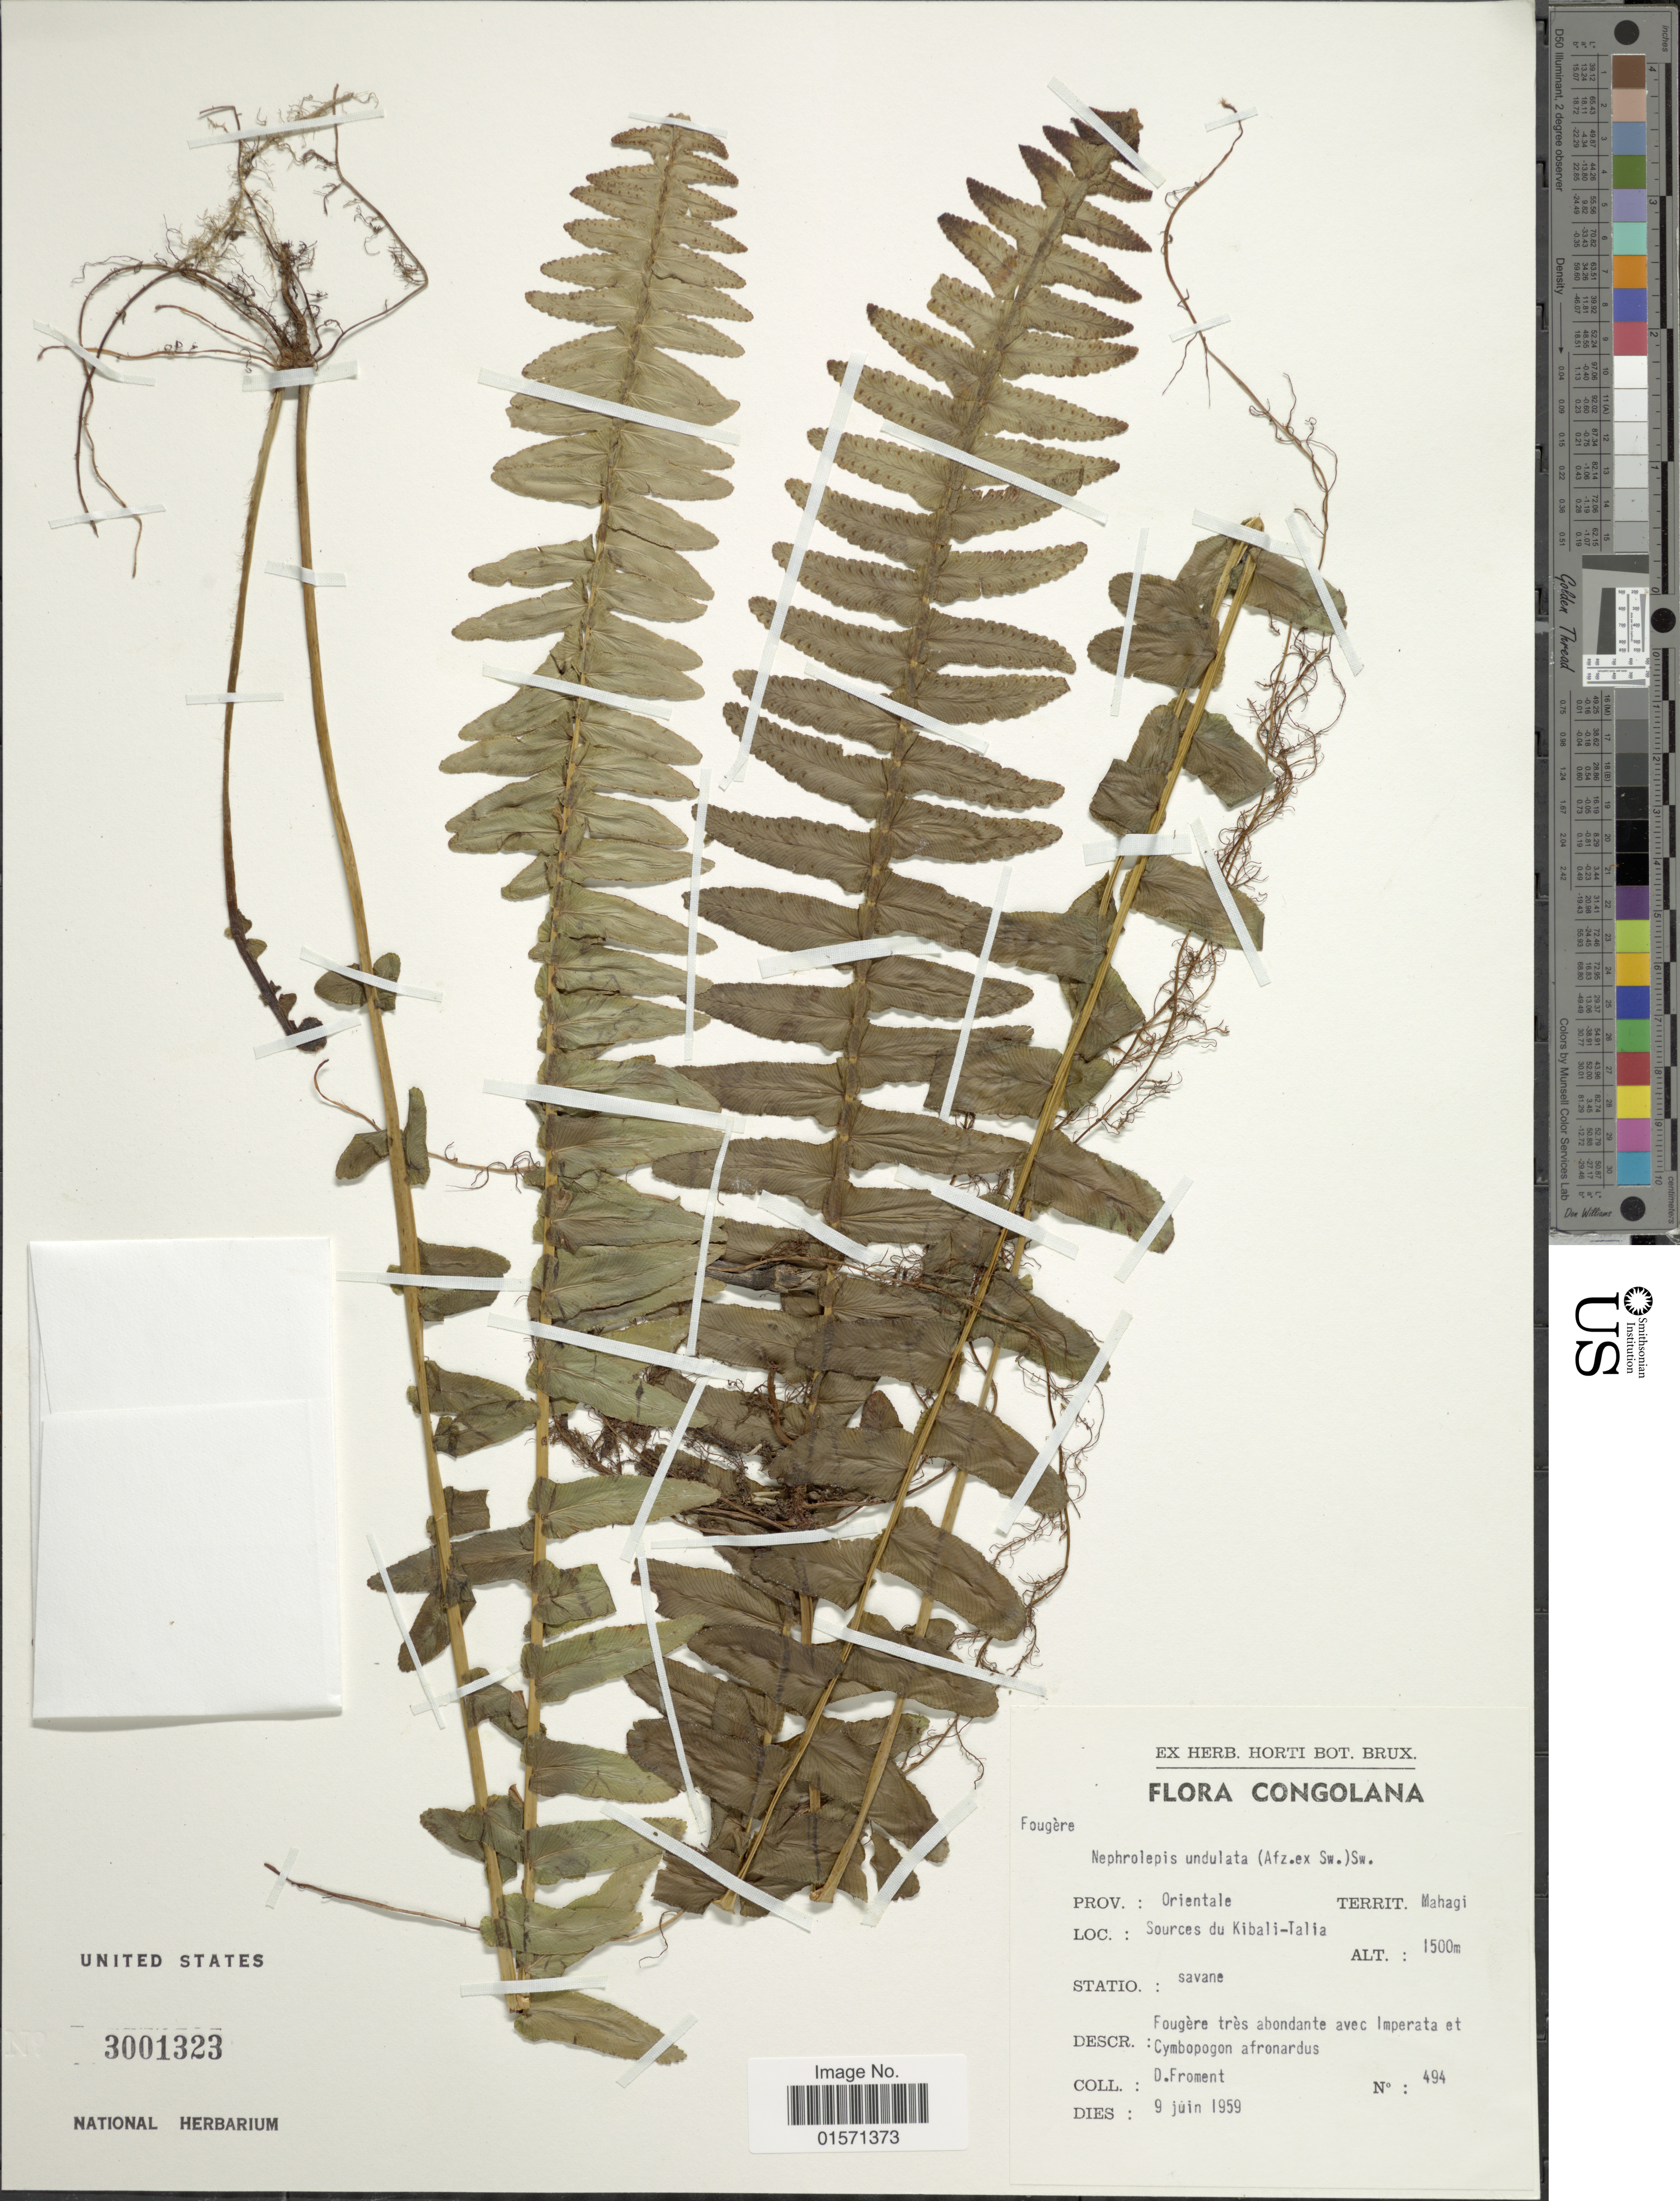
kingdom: Plantae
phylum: Tracheophyta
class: Polypodiopsida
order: Polypodiales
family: Nephrolepidaceae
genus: Nephrolepis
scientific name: Nephrolepis undulata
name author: J. Sm.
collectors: D. Froment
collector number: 494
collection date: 1959-06-09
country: Congo, Democratic Republic of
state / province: Ituri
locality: Prov. Orientale. Sources du Kibali-Talia. Territ. Mahagi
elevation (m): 1500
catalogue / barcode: US 3001323